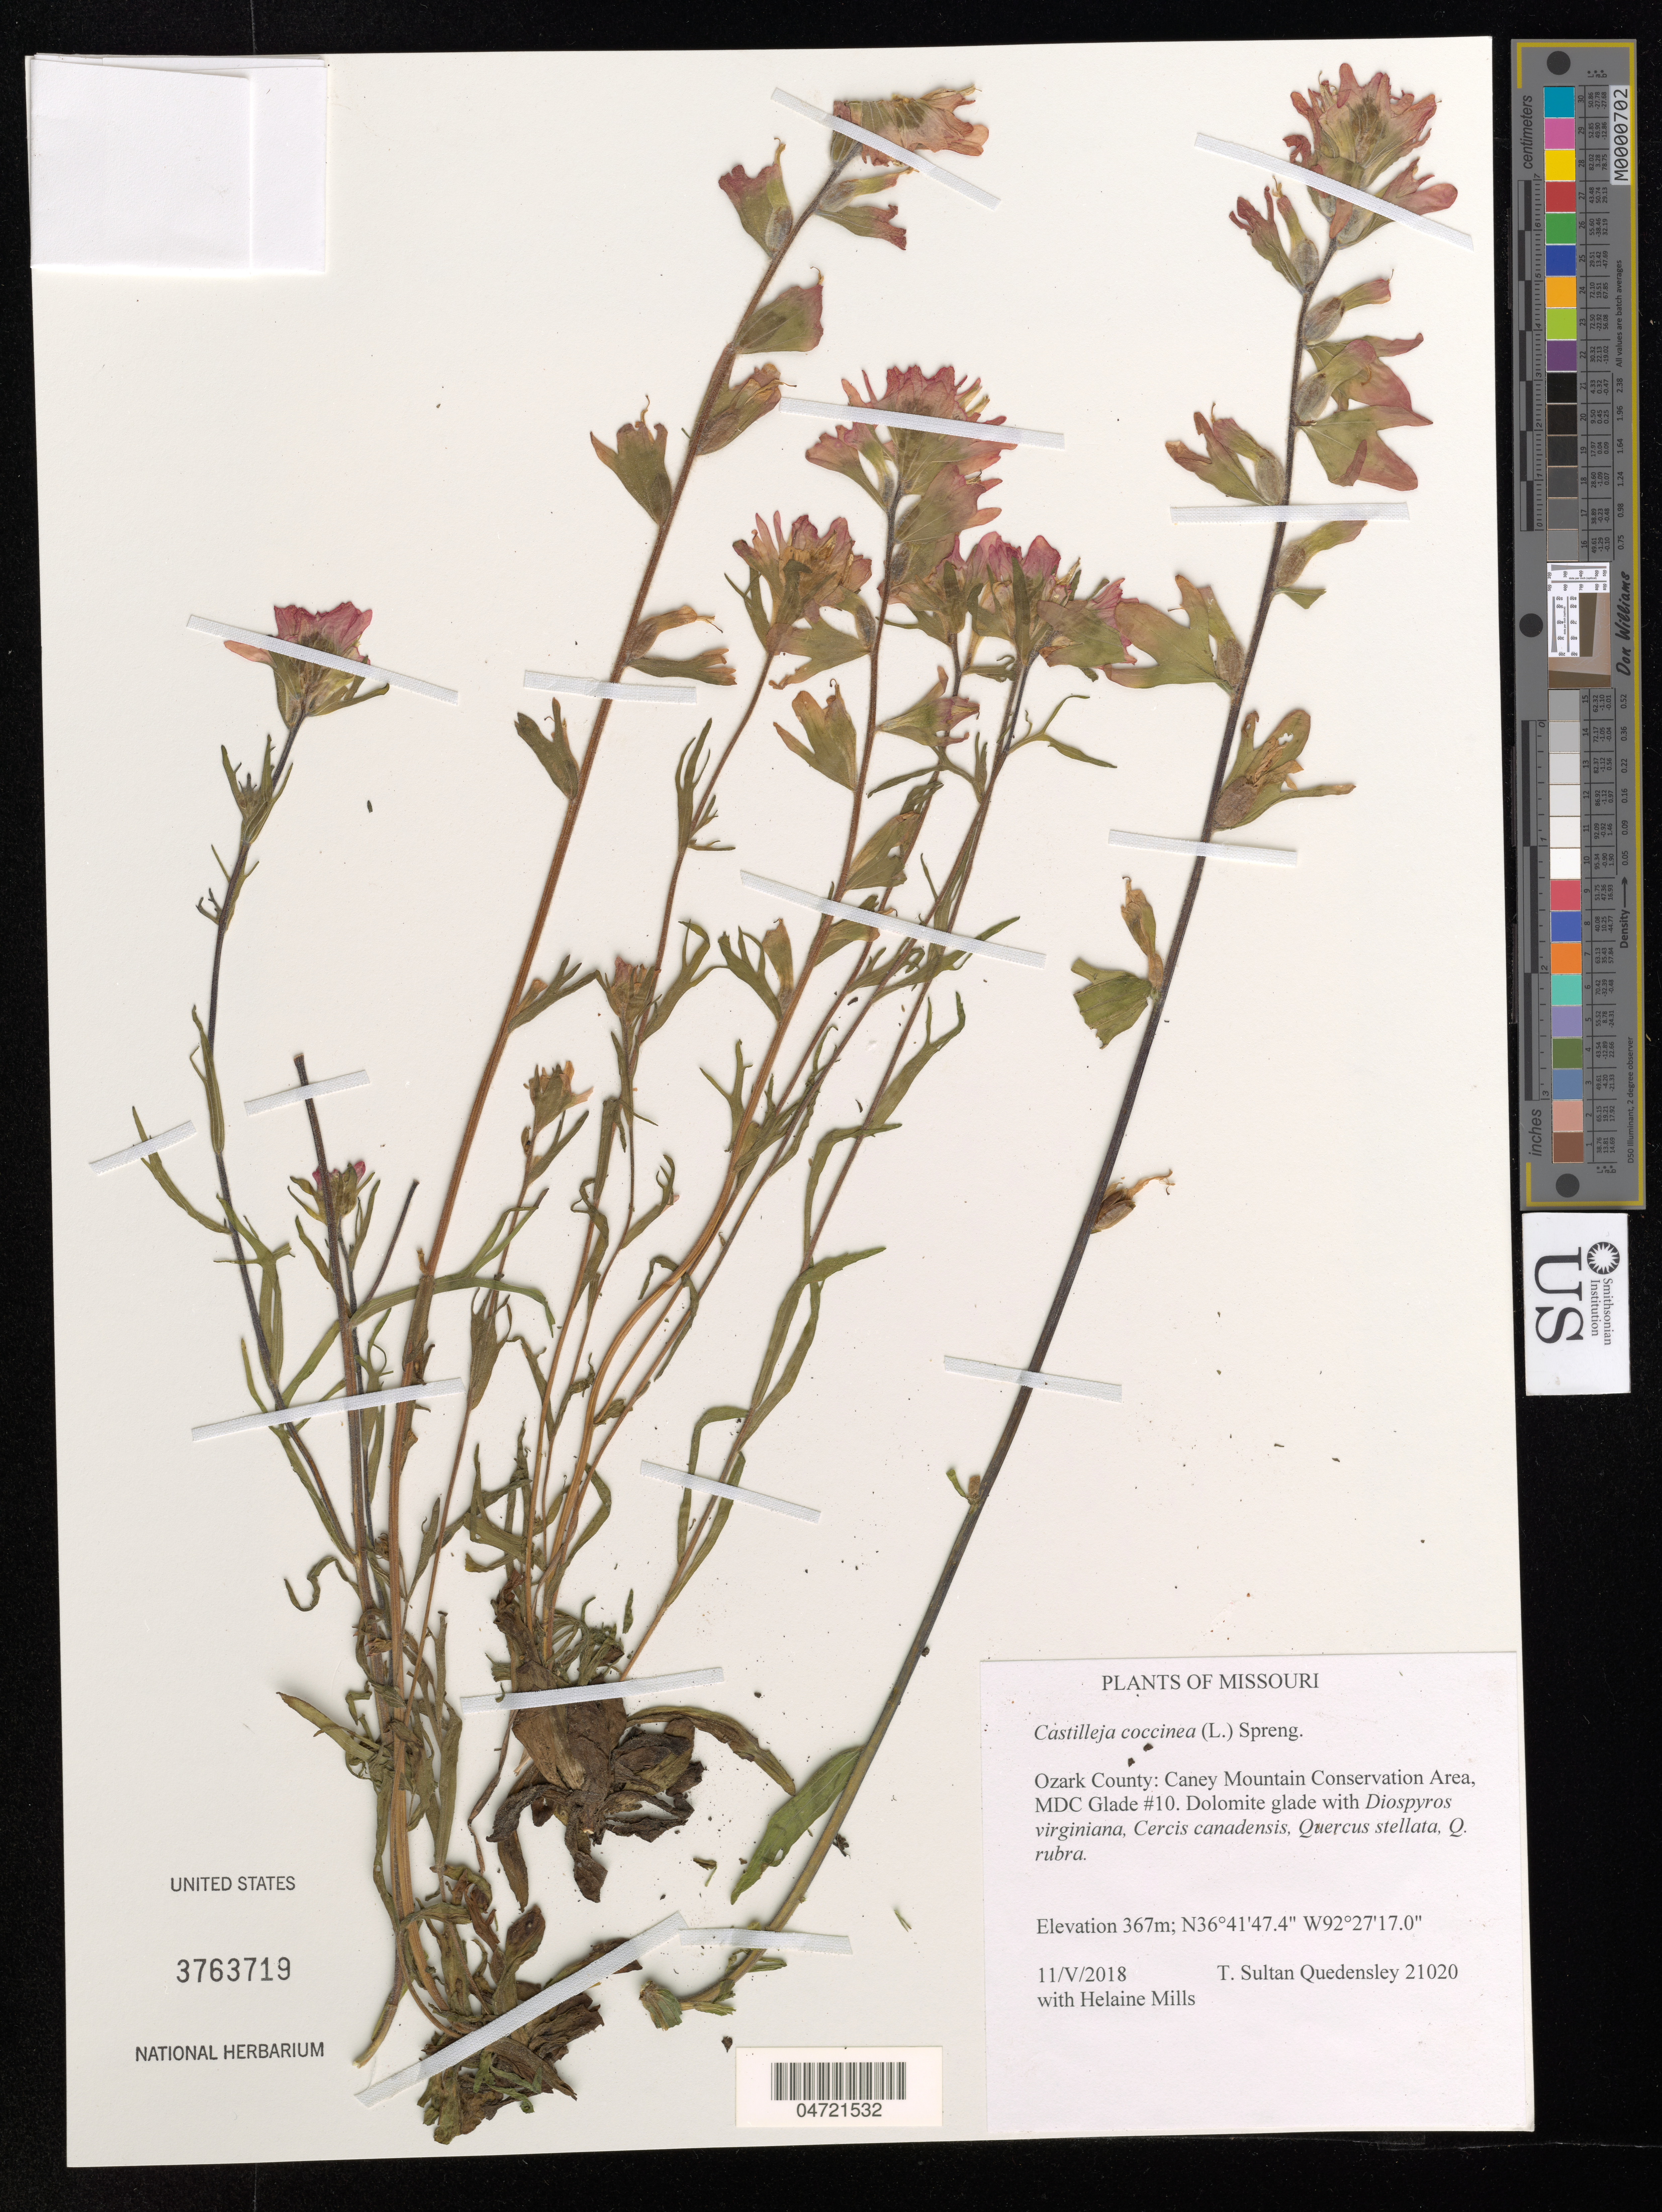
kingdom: Plantae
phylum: Tracheophyta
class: Magnoliopsida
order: Lamiales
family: Orobanchaceae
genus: Castilleja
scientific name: Castilleja coccinea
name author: (L.) Spreng.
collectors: T. S. Quedensley & H. Mills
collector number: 21020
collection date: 2018-05-11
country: United States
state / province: Missouri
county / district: Ozark County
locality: Caney Mountain Conservation Area, MDC Glade #10.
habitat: Dolomite glade.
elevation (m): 367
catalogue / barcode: US 3763719